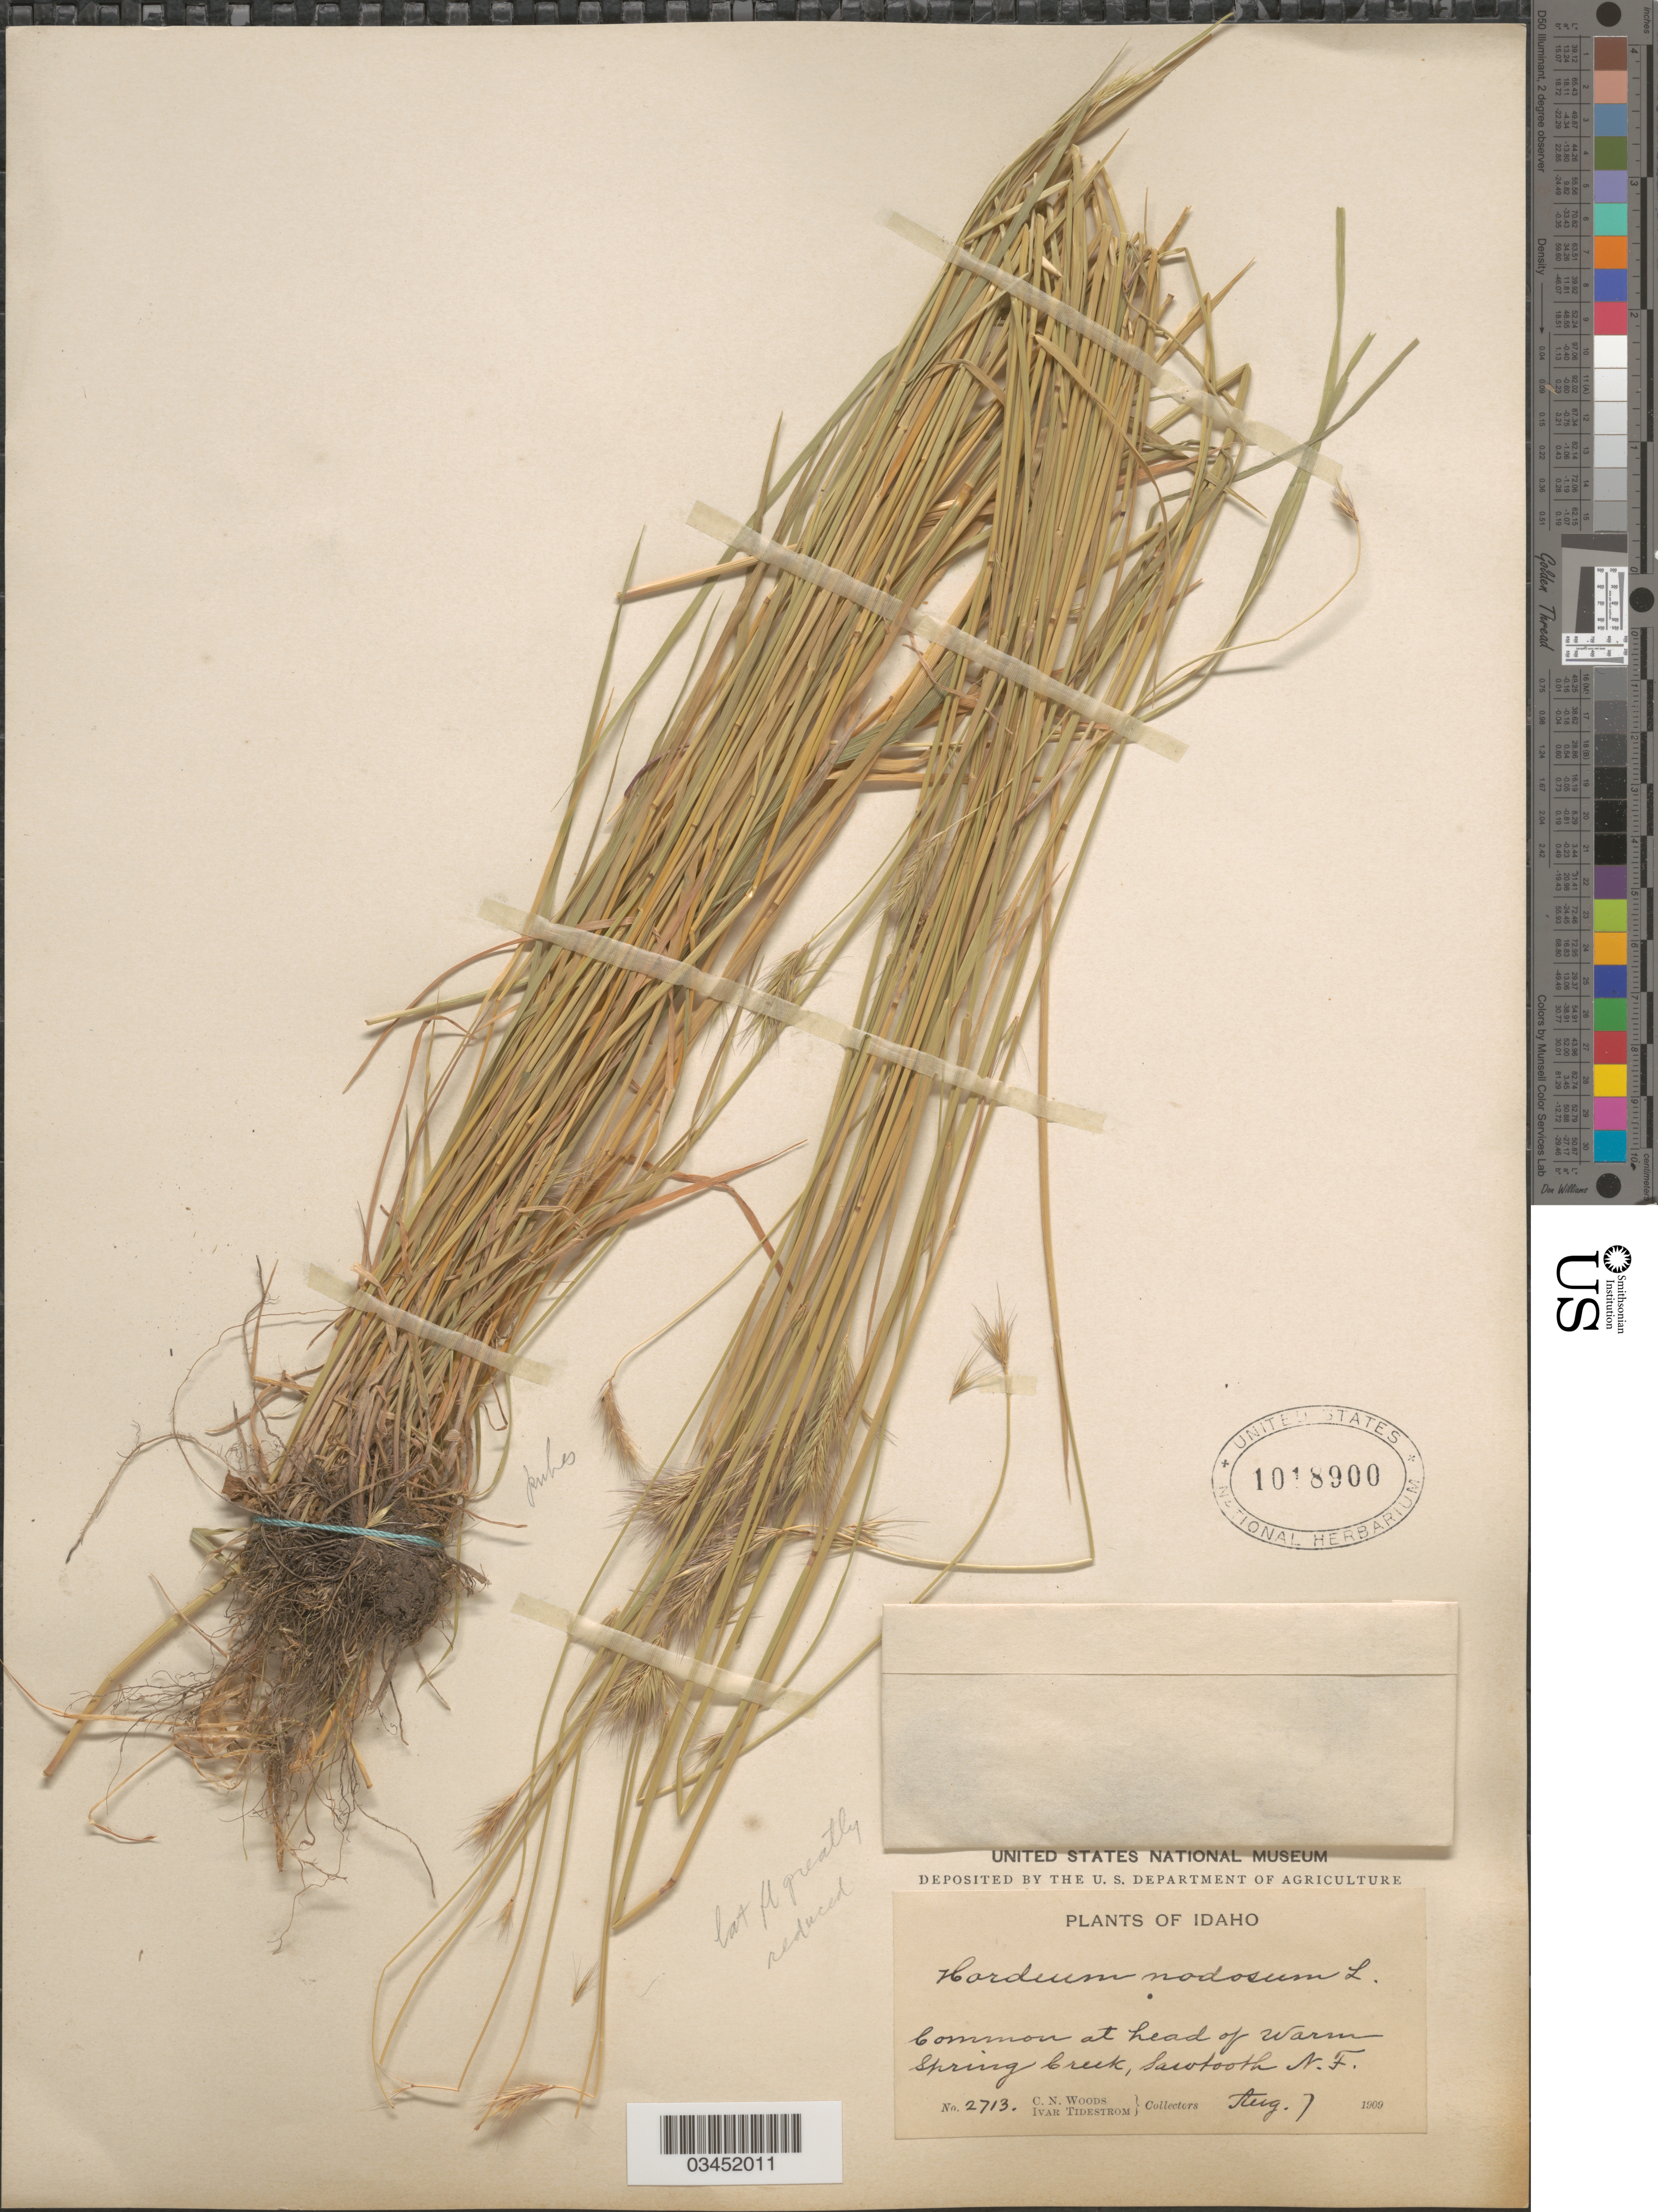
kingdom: Plantae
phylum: Tracheophyta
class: Liliopsida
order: Poales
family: Poaceae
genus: Hordeum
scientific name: Hordeum brachyantherum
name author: Nevski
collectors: C. Woods & I. F. Tidestrom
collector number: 2713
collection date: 1909-08-07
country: United States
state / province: Idaho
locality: Common at head of Warm Spring Creek, Sawtooth N.F.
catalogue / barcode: US 1018900